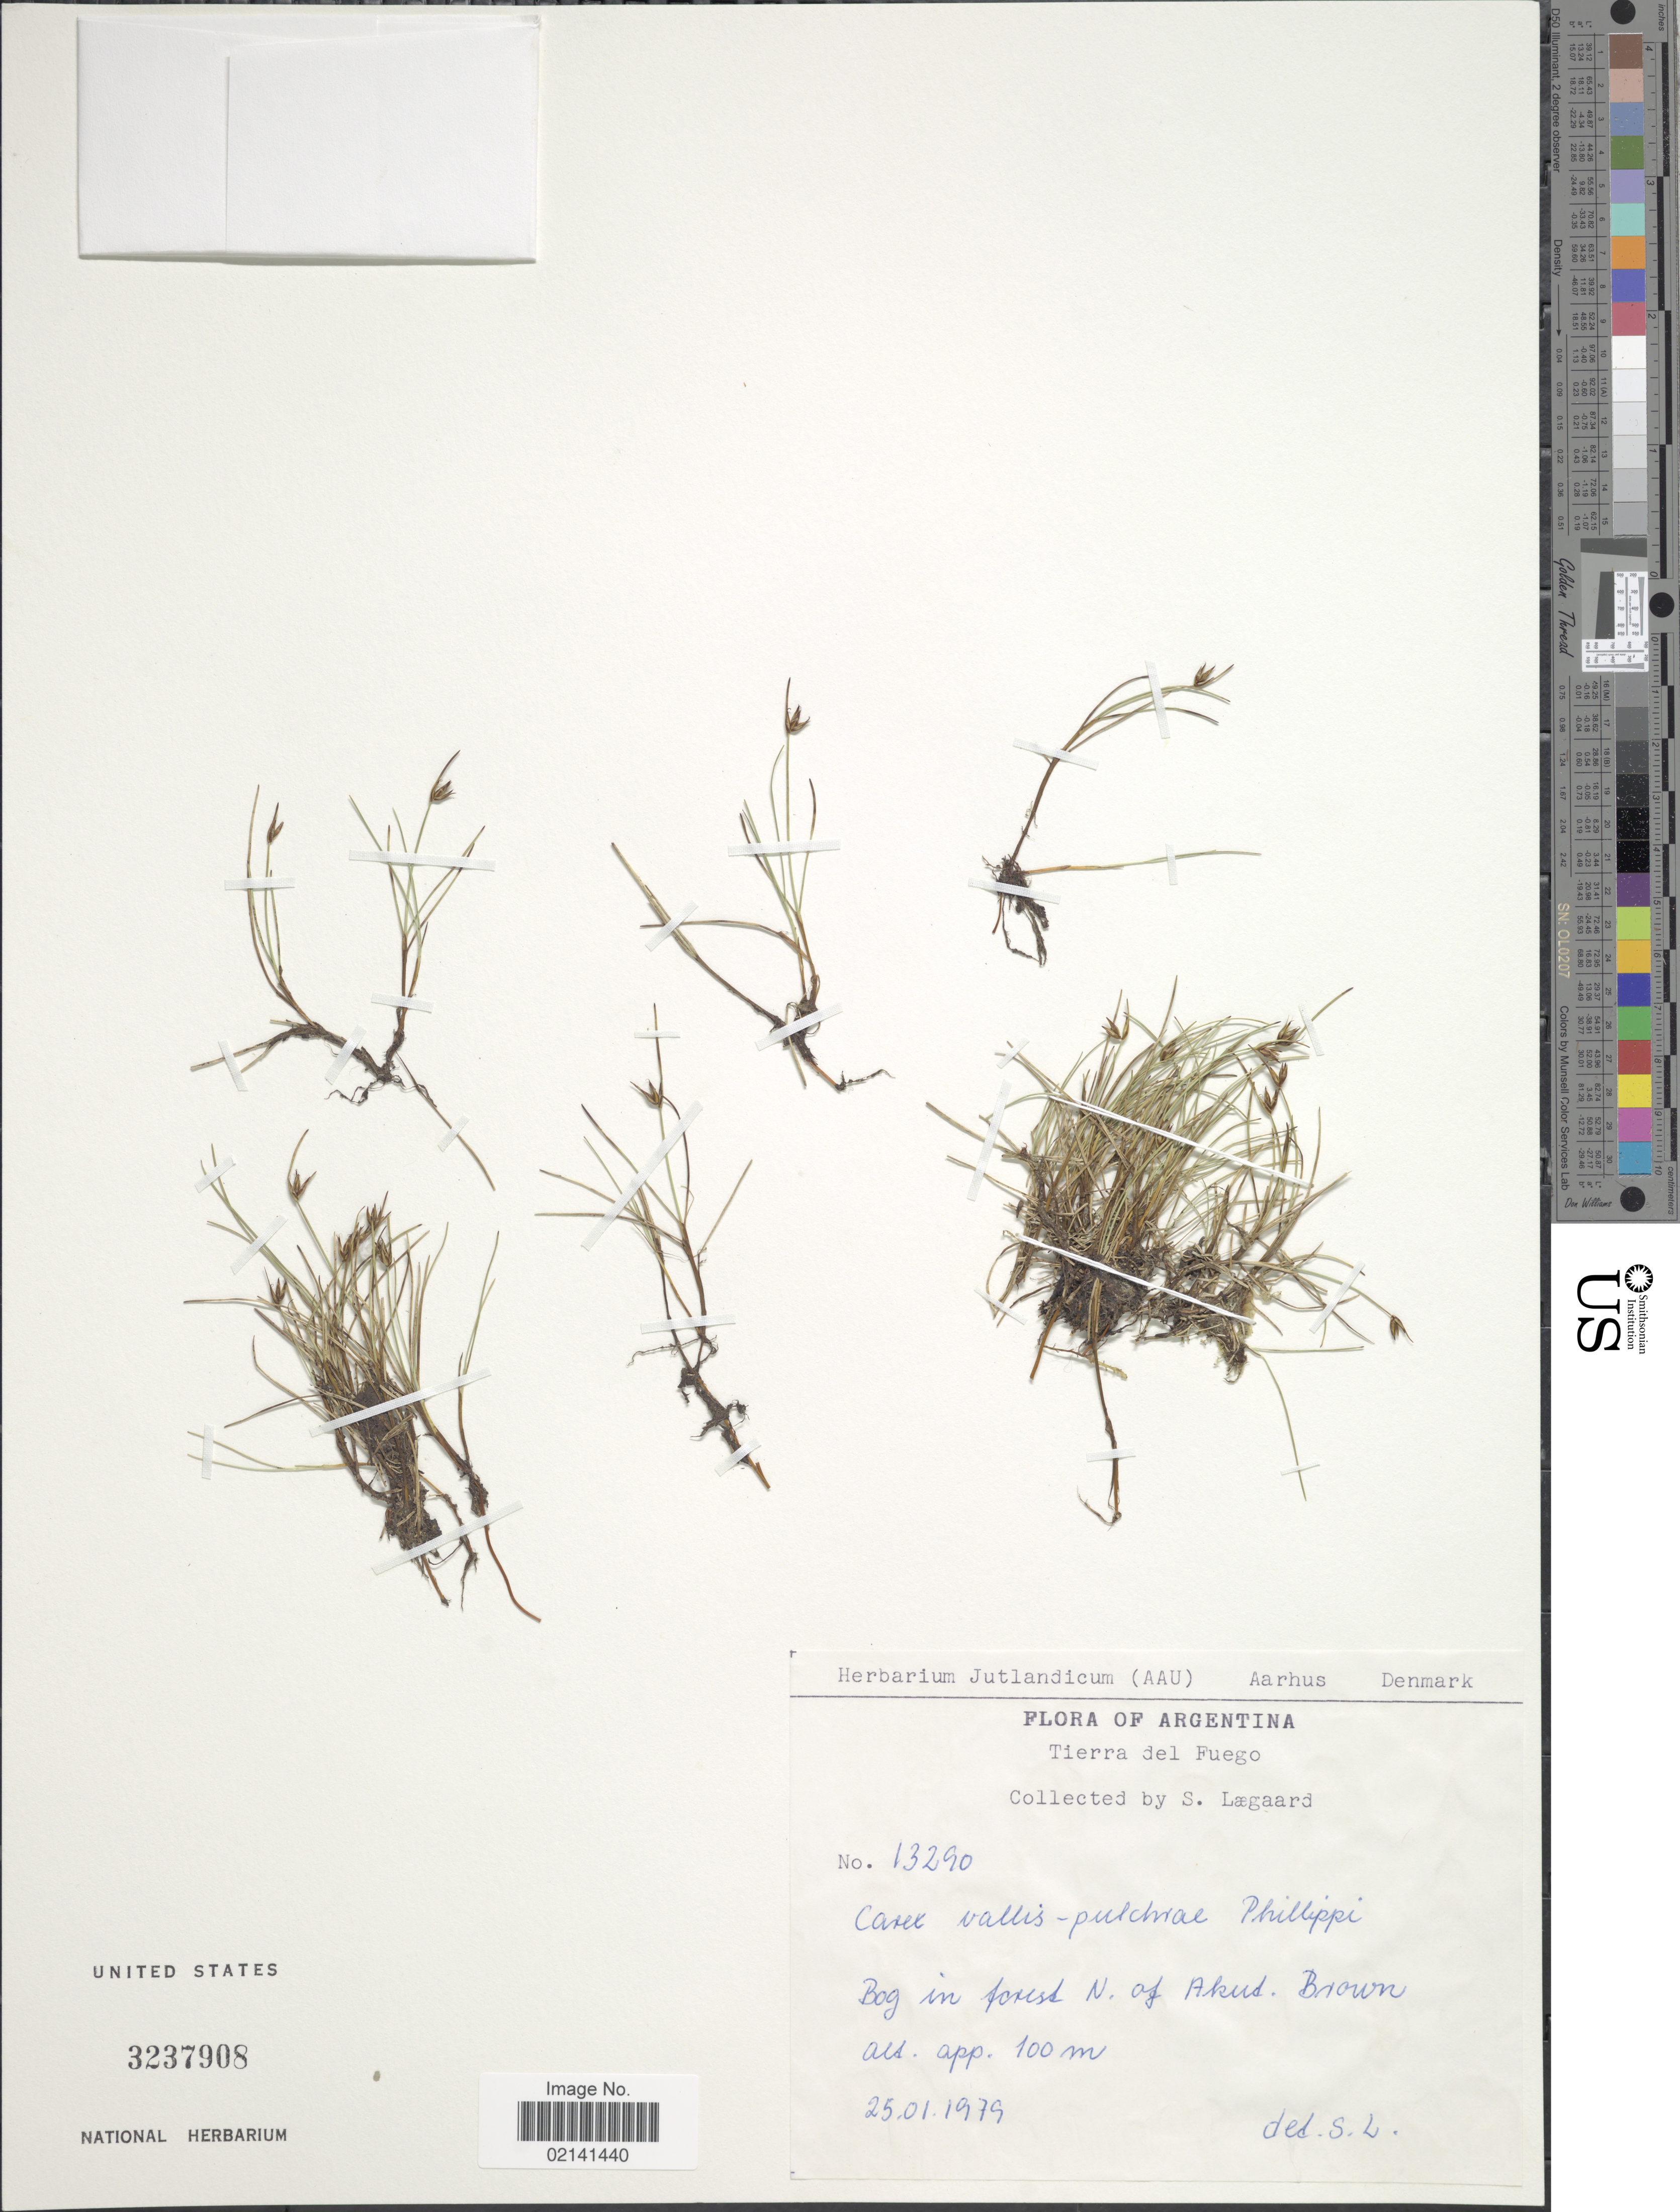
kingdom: Plantae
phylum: Tracheophyta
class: Liliopsida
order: Poales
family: Cyperaceae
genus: Carex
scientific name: Carex vallis-pulchrae var. barrosiana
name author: G.A. Wheeler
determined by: Jimnéz-Mejias, Pedro, (UPOS), Universidad Pablo de Olavide (SPAIN)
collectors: S. Lægaard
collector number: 13290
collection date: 1979-01-25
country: Argentina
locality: Argentina, Tierra del Fuego. Bog in forest N, of Akud Brown.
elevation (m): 100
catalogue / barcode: US 3237908